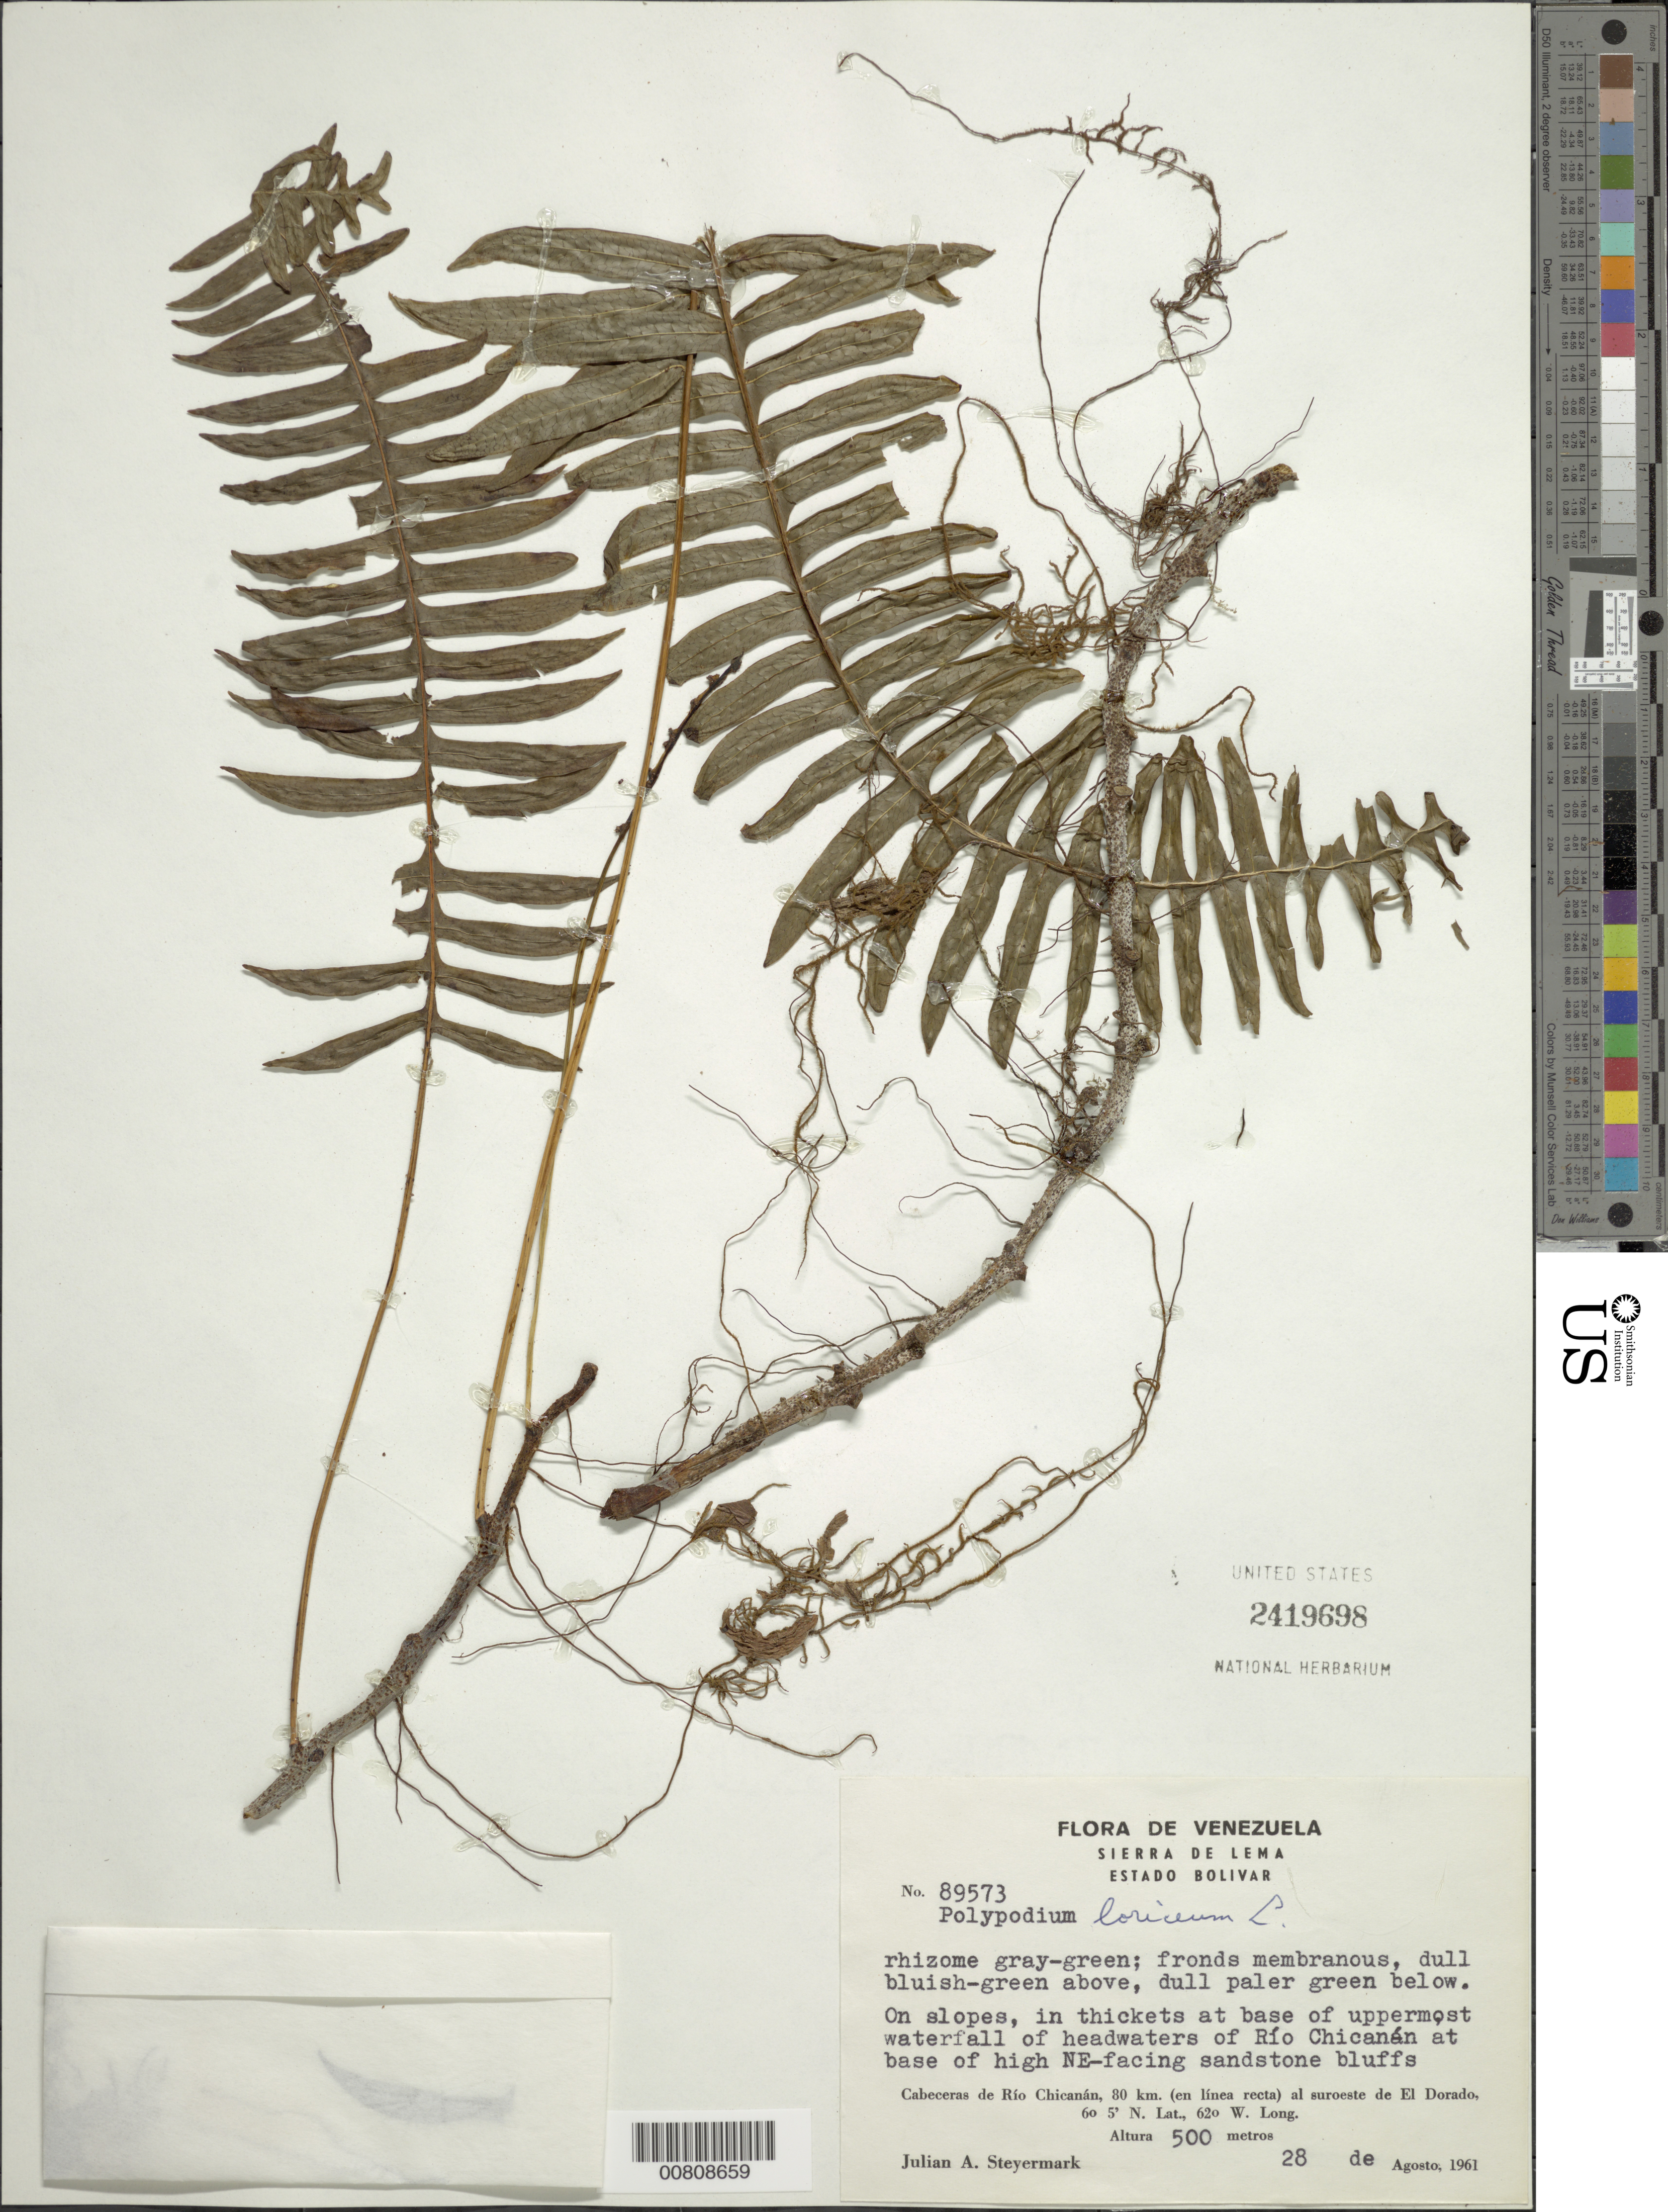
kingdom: Plantae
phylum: Tracheophyta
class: Polypodiopsida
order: Polypodiales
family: Polypodiaceae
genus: Serpocaulon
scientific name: Serpocaulon loriceum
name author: (L.) A.R. Sm.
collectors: J. Steyermark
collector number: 89573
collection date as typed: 28-Aug-61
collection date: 1961-08-28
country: Venezuela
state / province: Bolívar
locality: Sierra de Lema, Cabeceras de Río Chicanán, 80 km in straight line to SW of El Dorado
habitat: Slopes, in thickets at base of uppermost waterfall of headwaters of rio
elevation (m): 500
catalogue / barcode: US 2419698